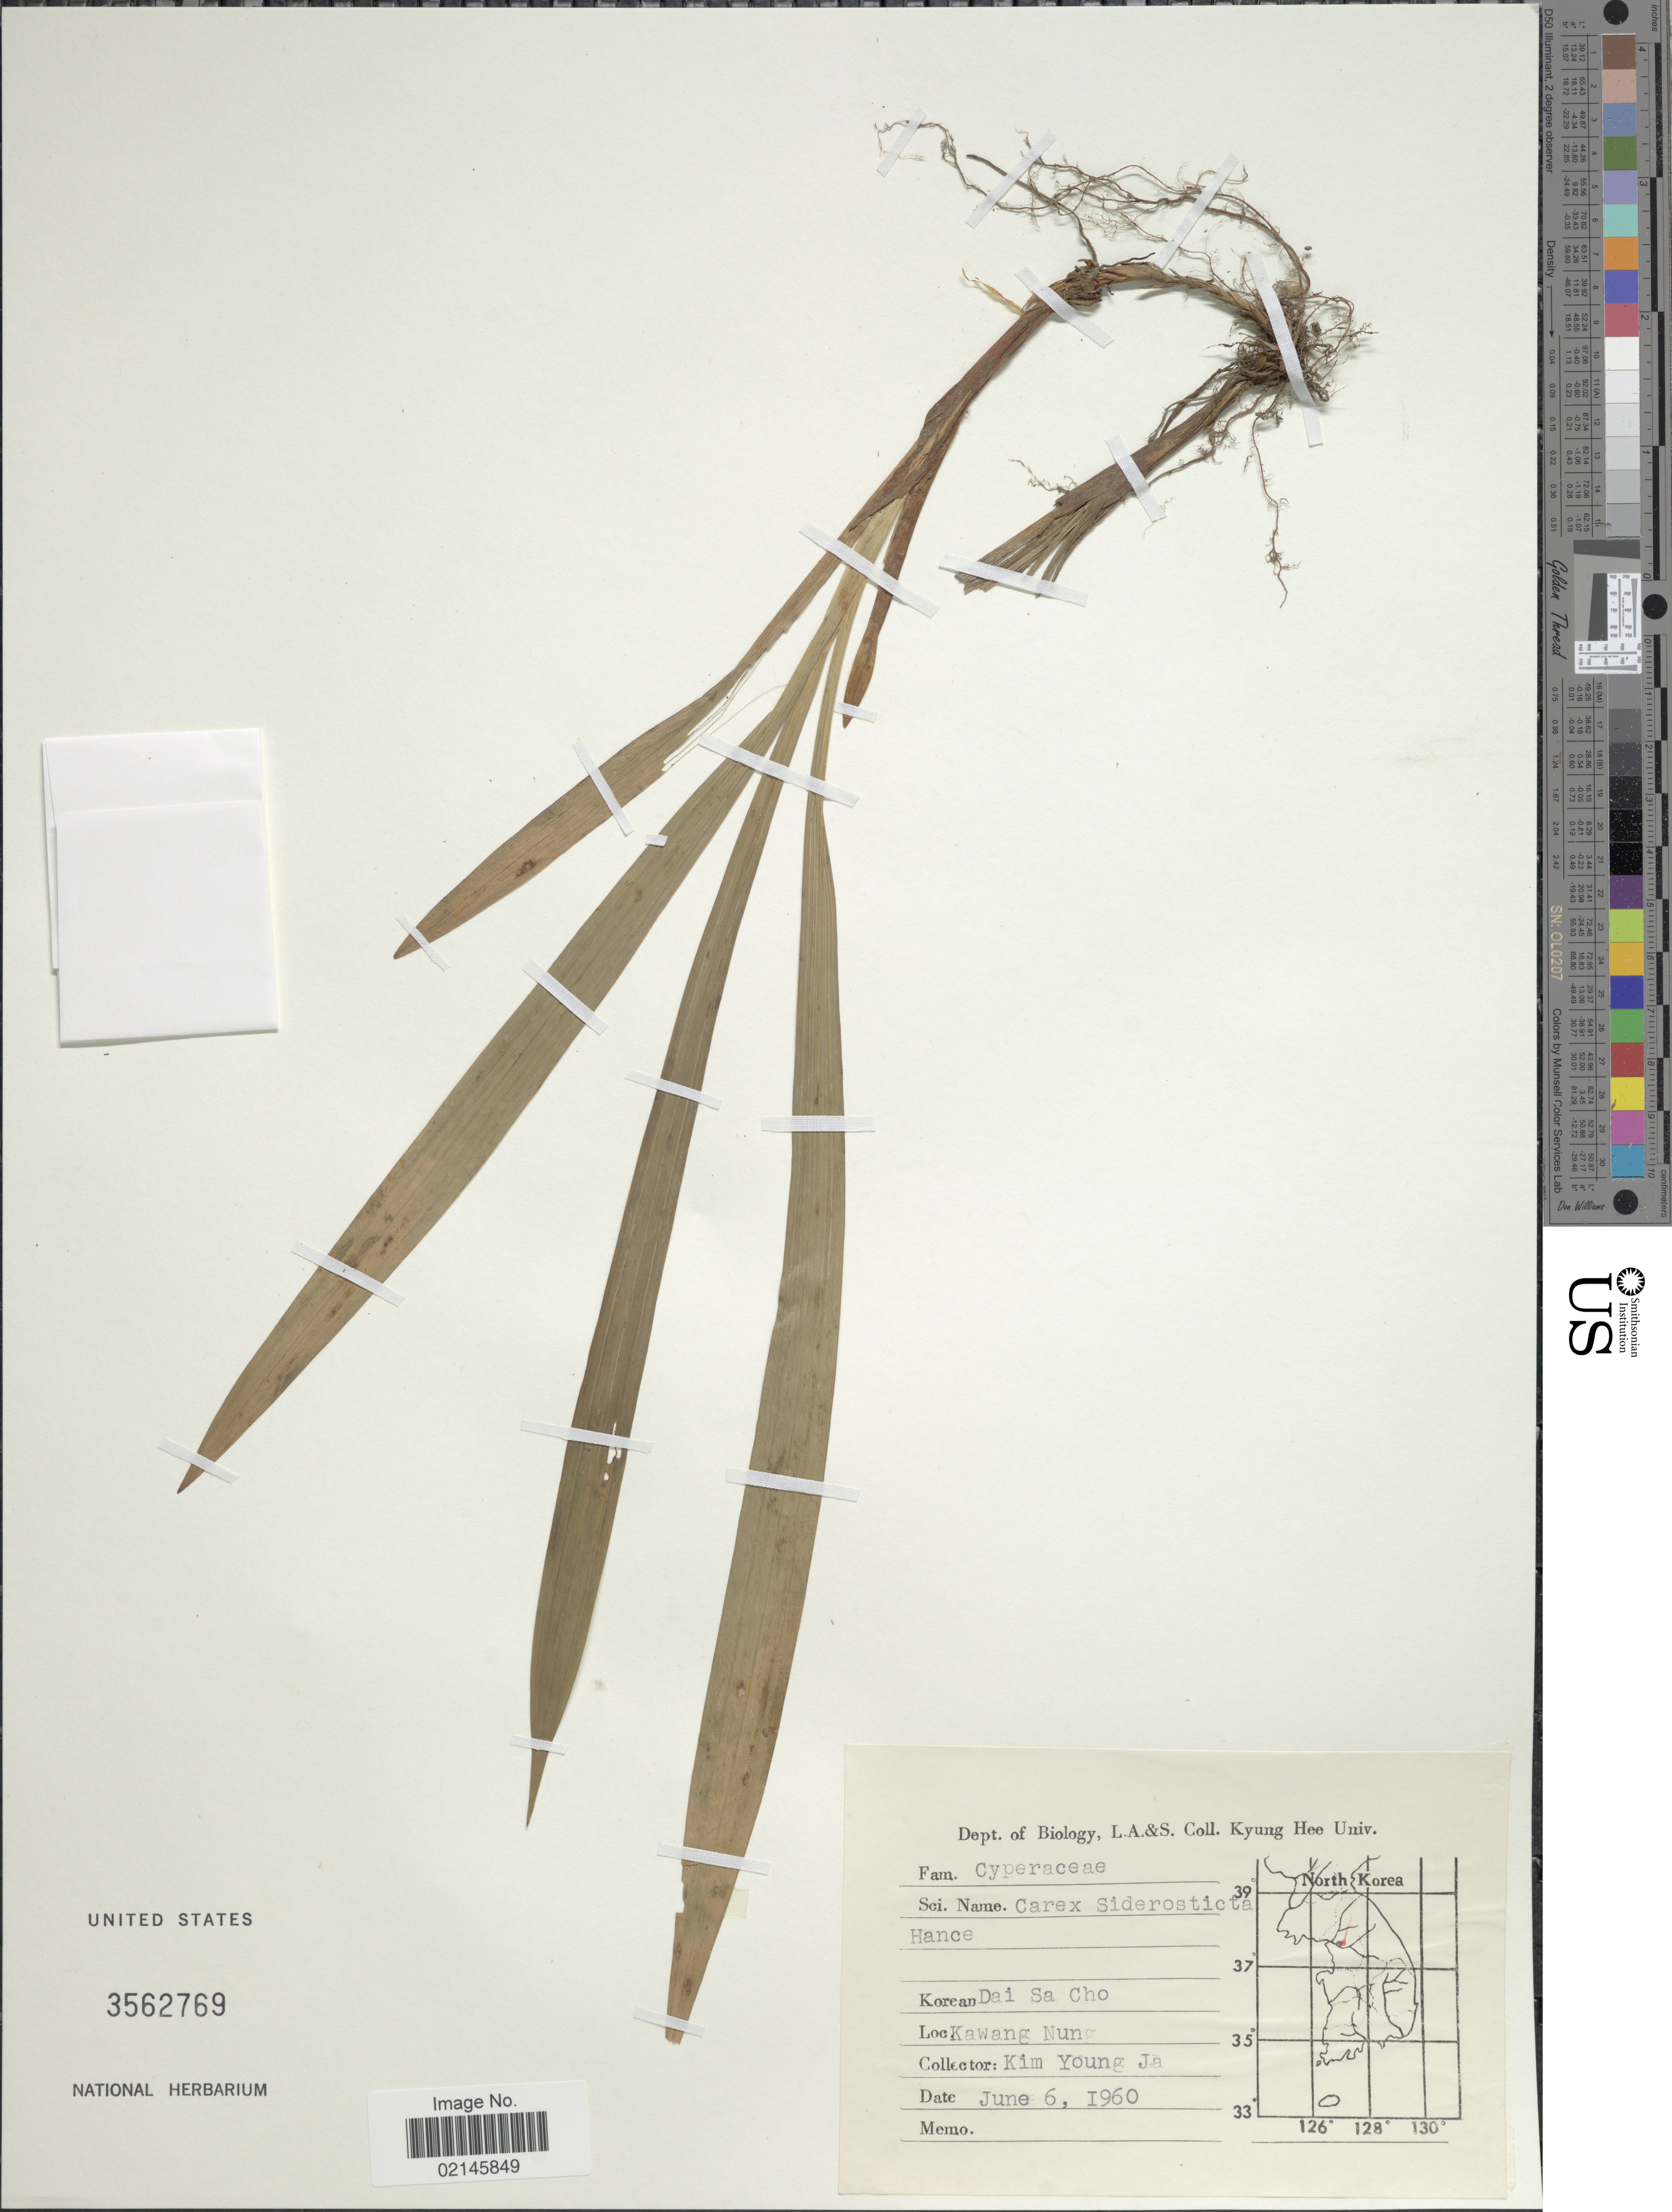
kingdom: Plantae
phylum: Tracheophyta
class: Liliopsida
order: Poales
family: Cyperaceae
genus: Carex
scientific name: Carex siderosticta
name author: Hance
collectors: K. Ja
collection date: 1960-06-06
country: South Korea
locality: Kawang Nung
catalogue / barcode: US 3562769